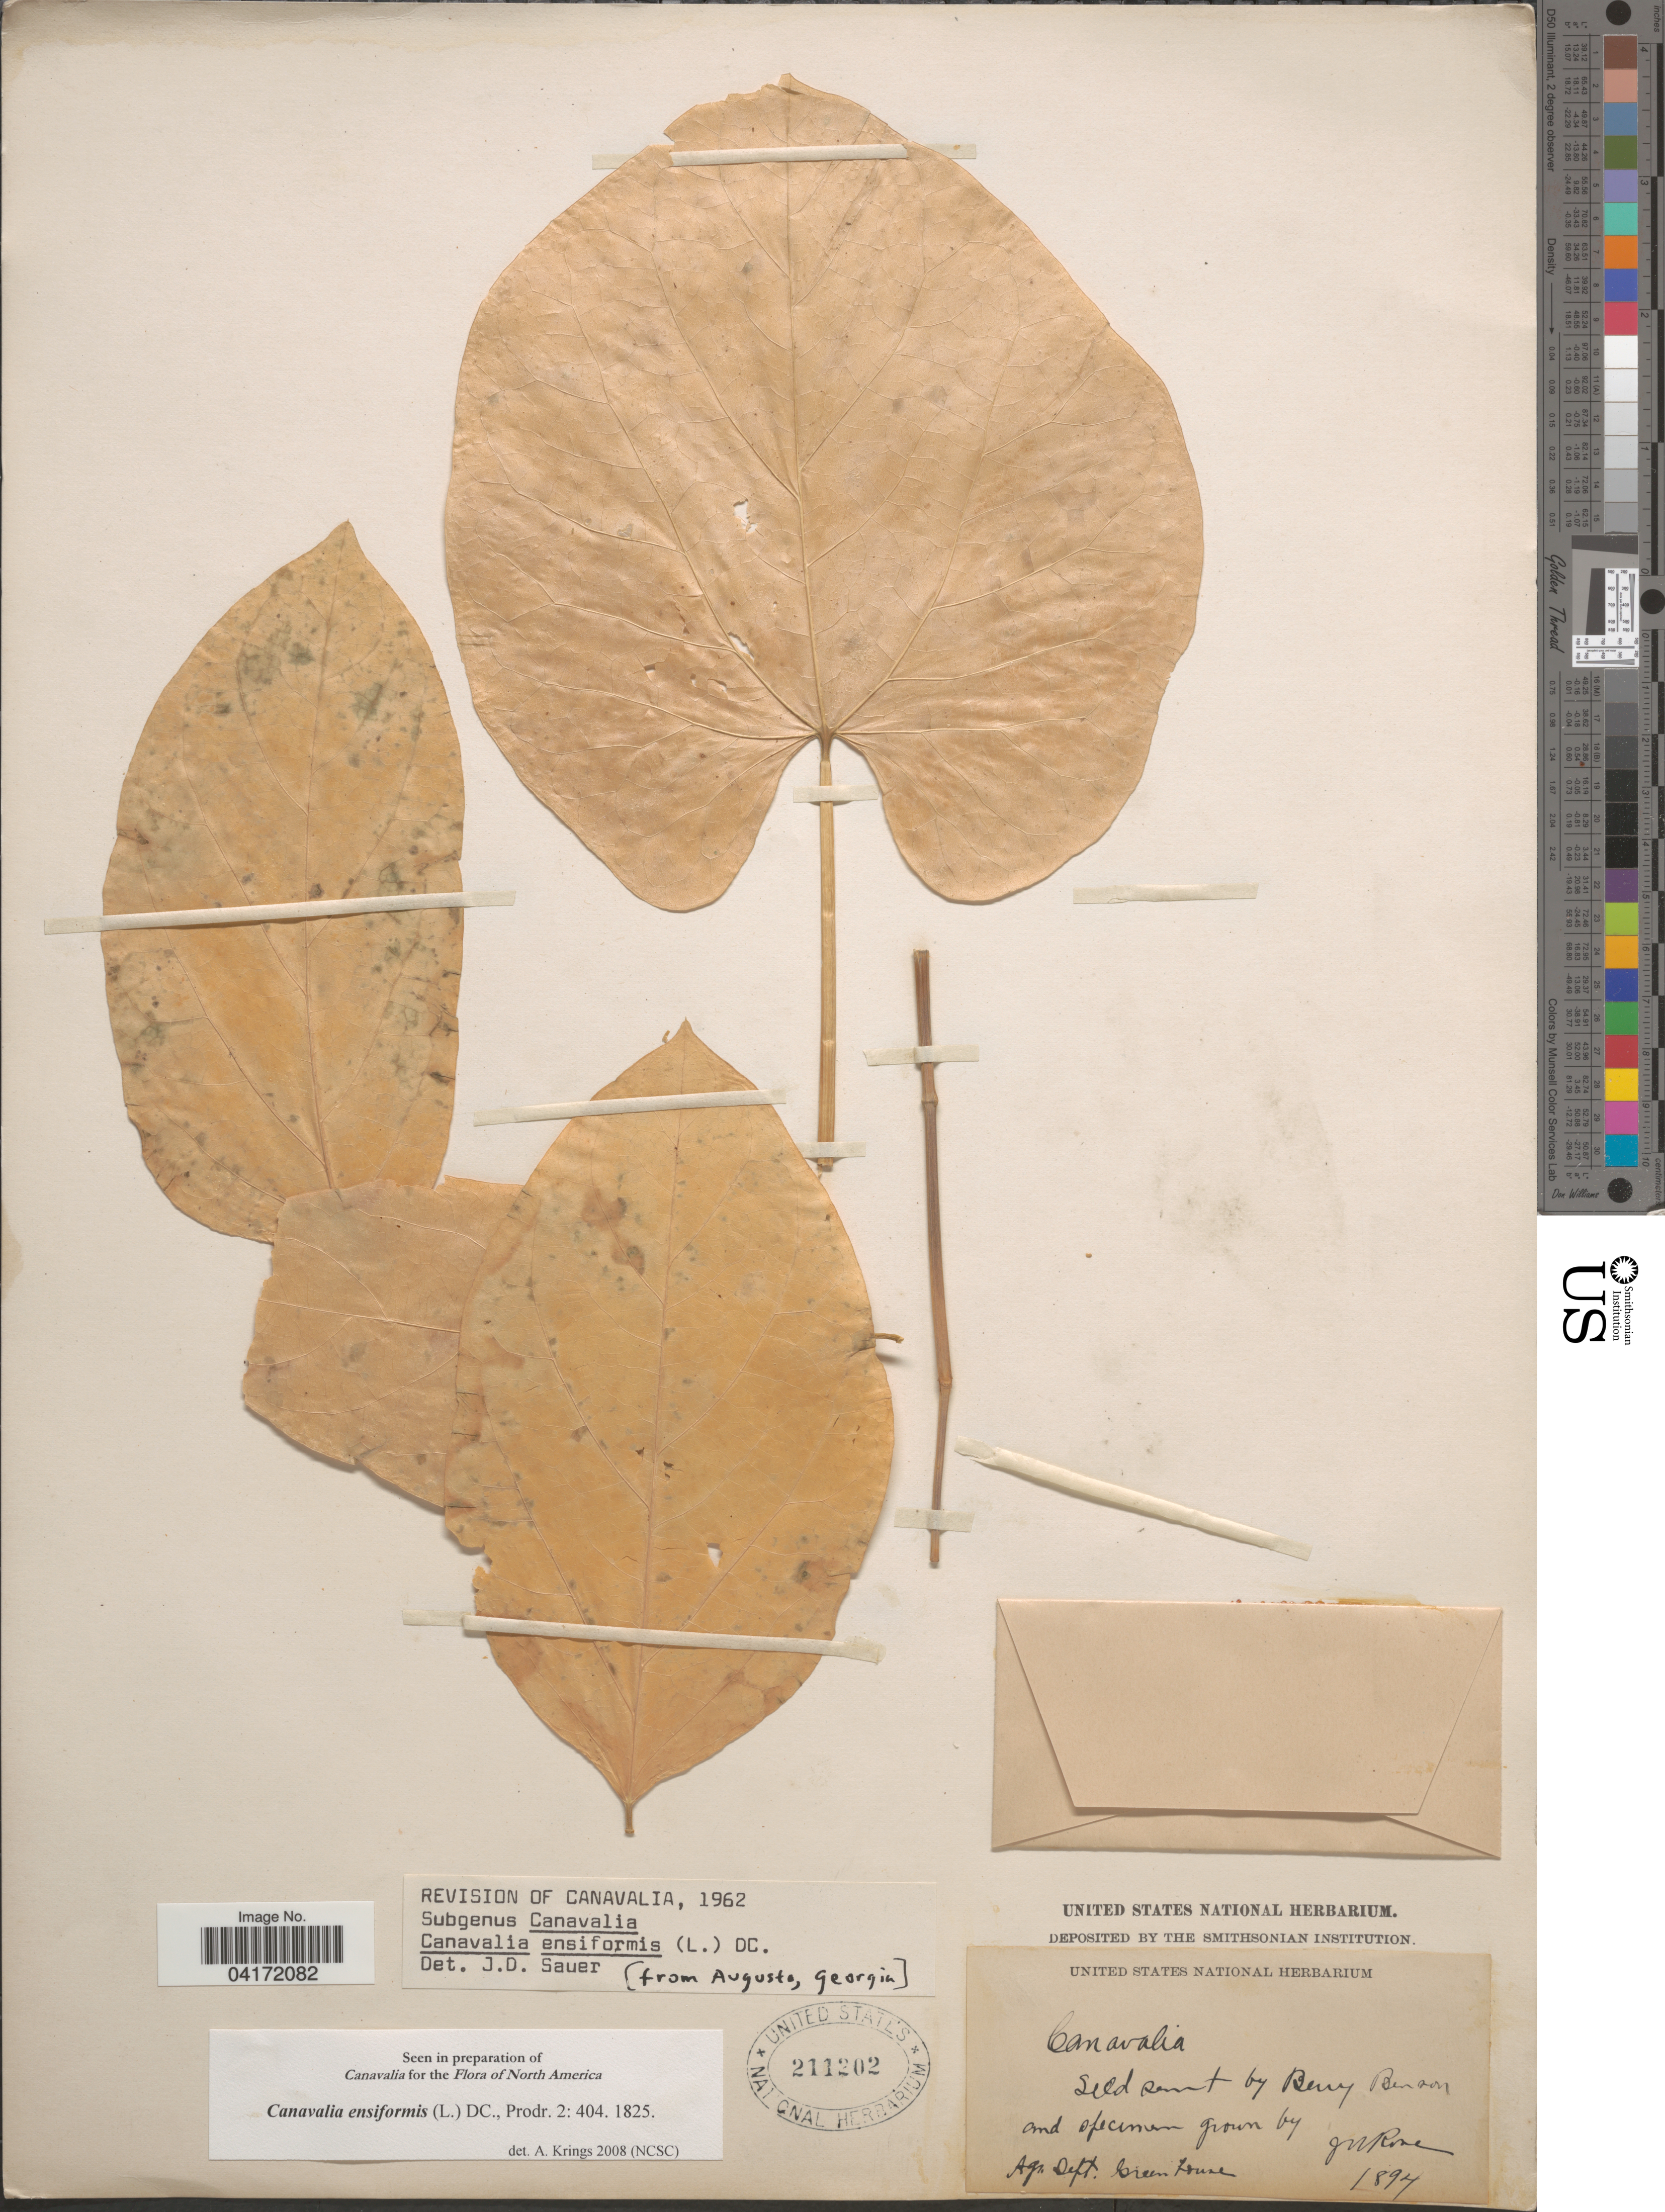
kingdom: Plantae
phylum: Tracheophyta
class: Magnoliopsida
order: Fabales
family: Fabaceae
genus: Canavalia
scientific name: Canavalia ensiformis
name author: (L.) DC.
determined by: Krings, A.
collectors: J. N. Rose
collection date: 1894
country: United States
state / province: District of Columbia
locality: Agr. Dept. Green House.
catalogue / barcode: US 211202